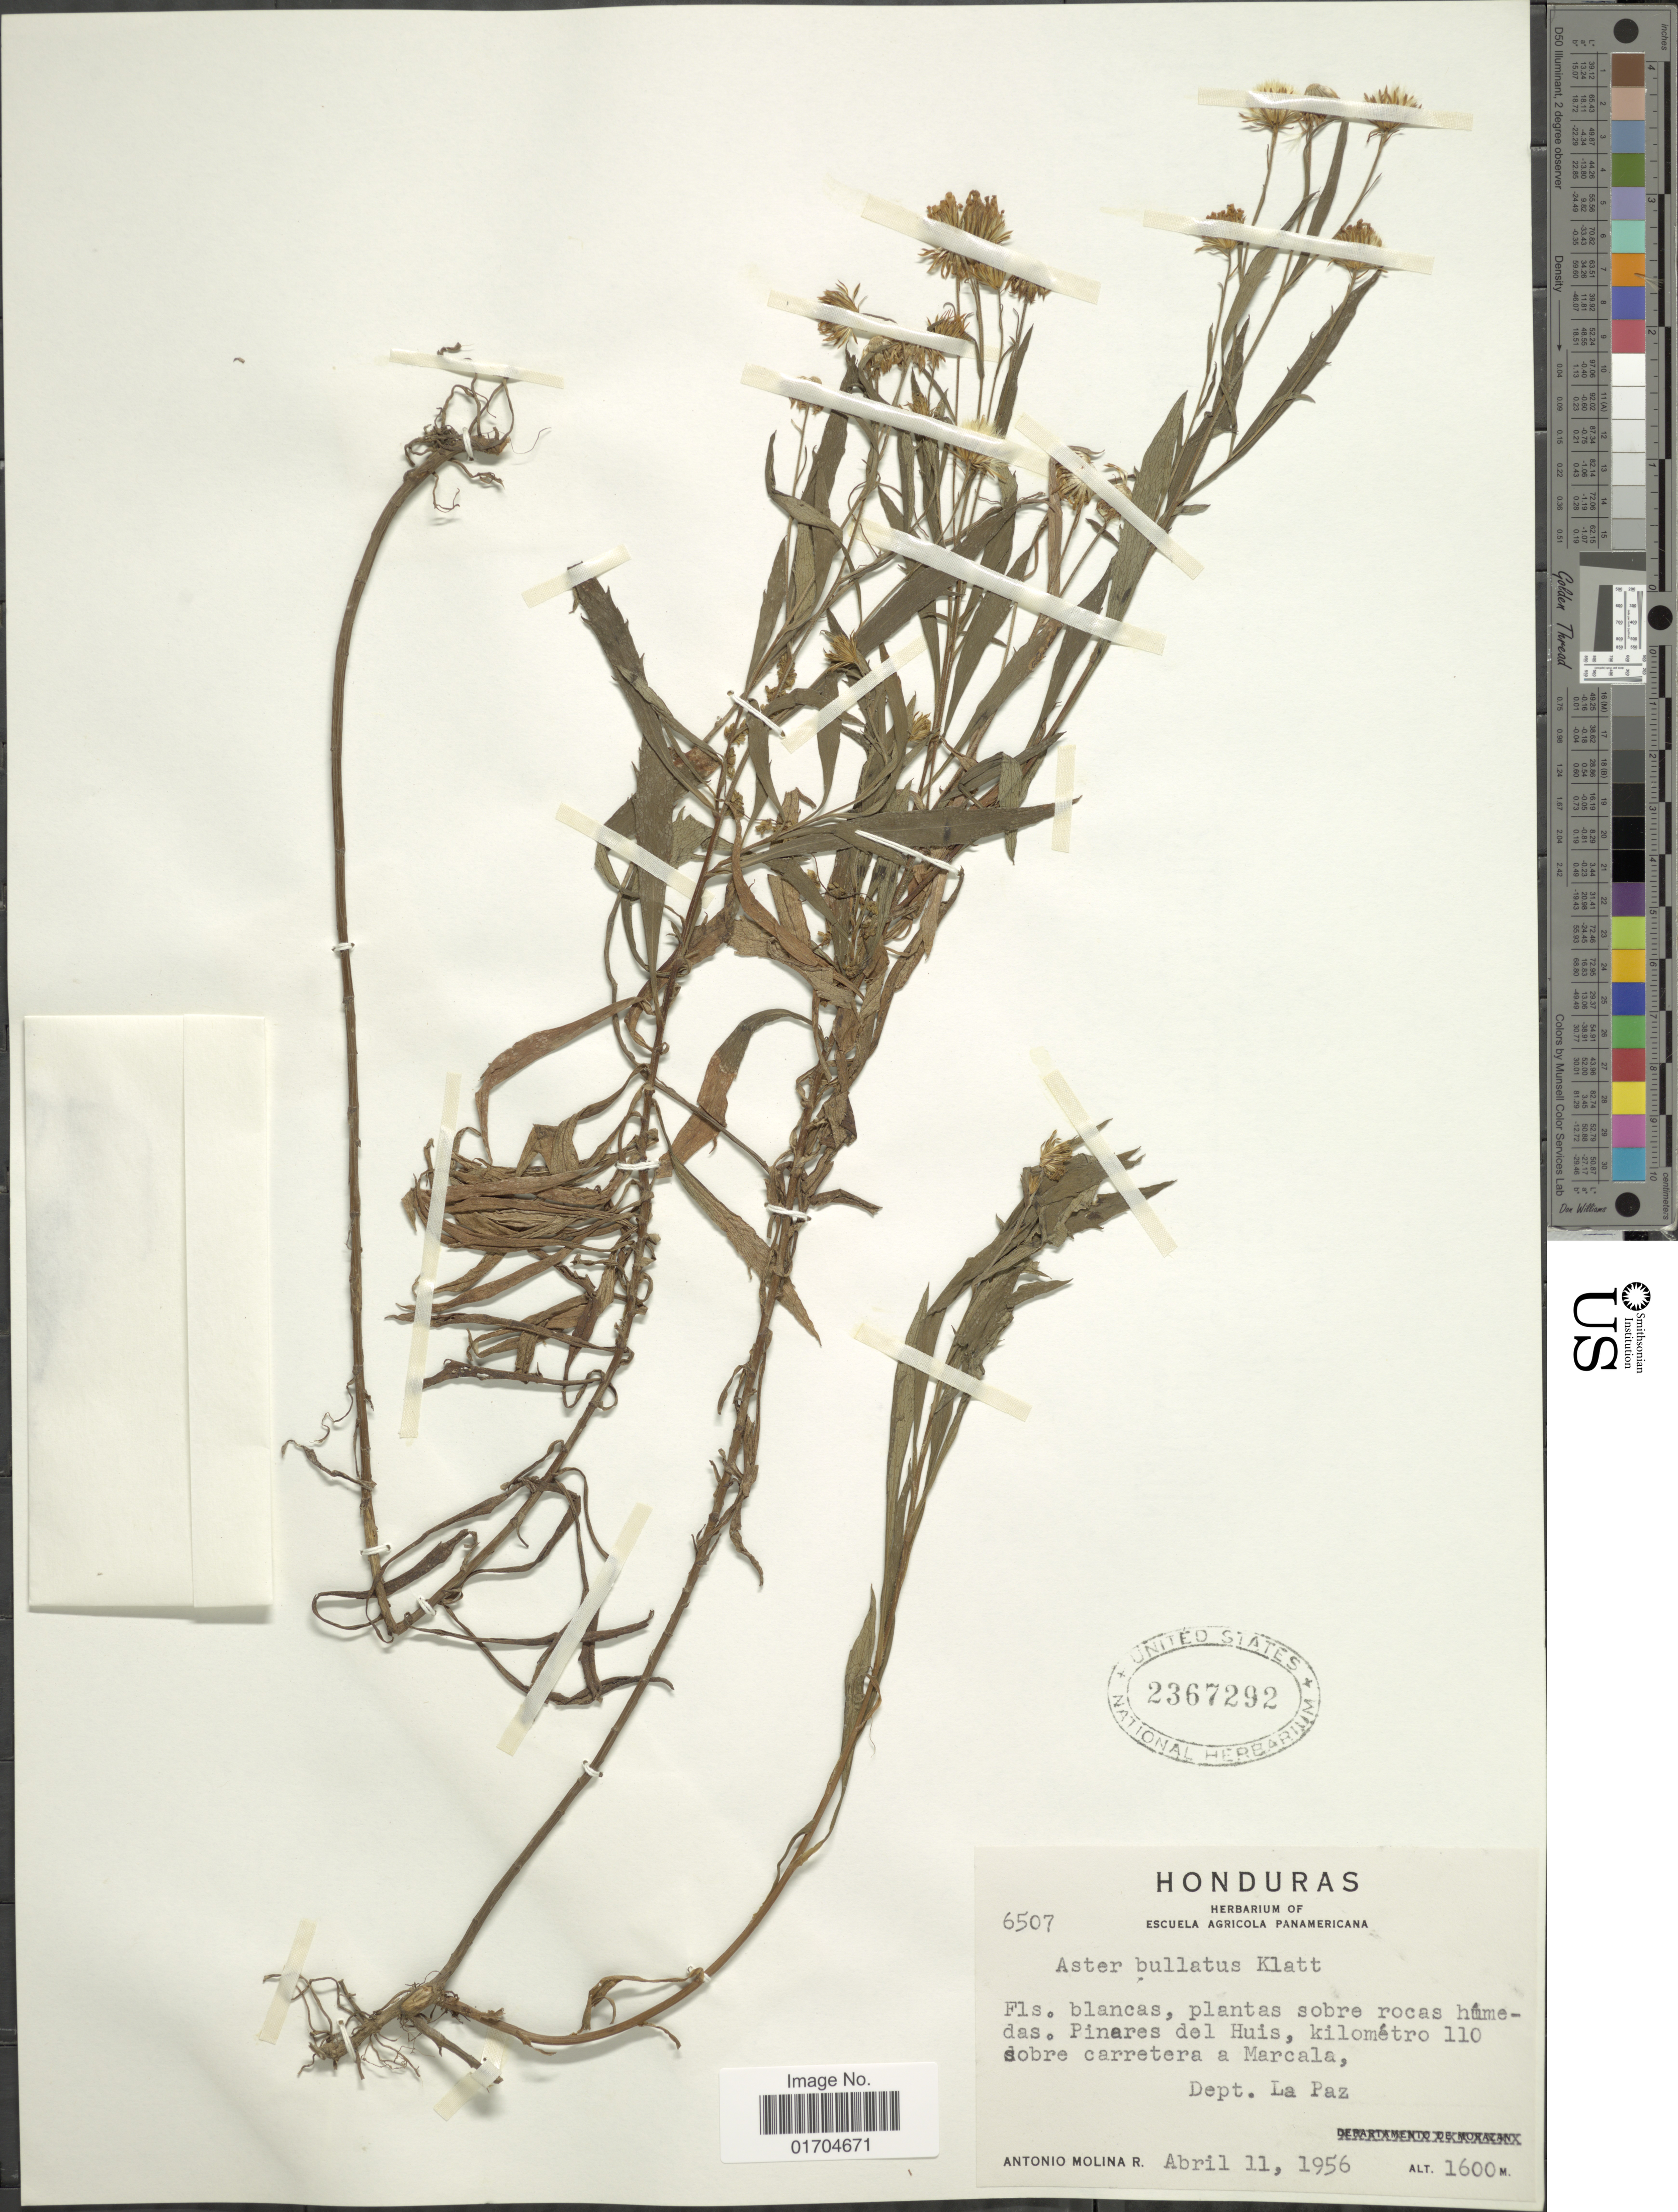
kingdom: Plantae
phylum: Tracheophyta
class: Magnoliopsida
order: Asterales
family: Asteraceae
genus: Symphyotrichum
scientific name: Symphyotrichum bullatum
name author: (Klatt) G.L. Nesom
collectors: A. Molina R.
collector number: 6507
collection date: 1956-04-11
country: Honduras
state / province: La Paz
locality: Pinares del Huis, kilometro 110 sobre carretera a Marcala, Dept. La Paz.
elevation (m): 1600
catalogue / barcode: US 2367292